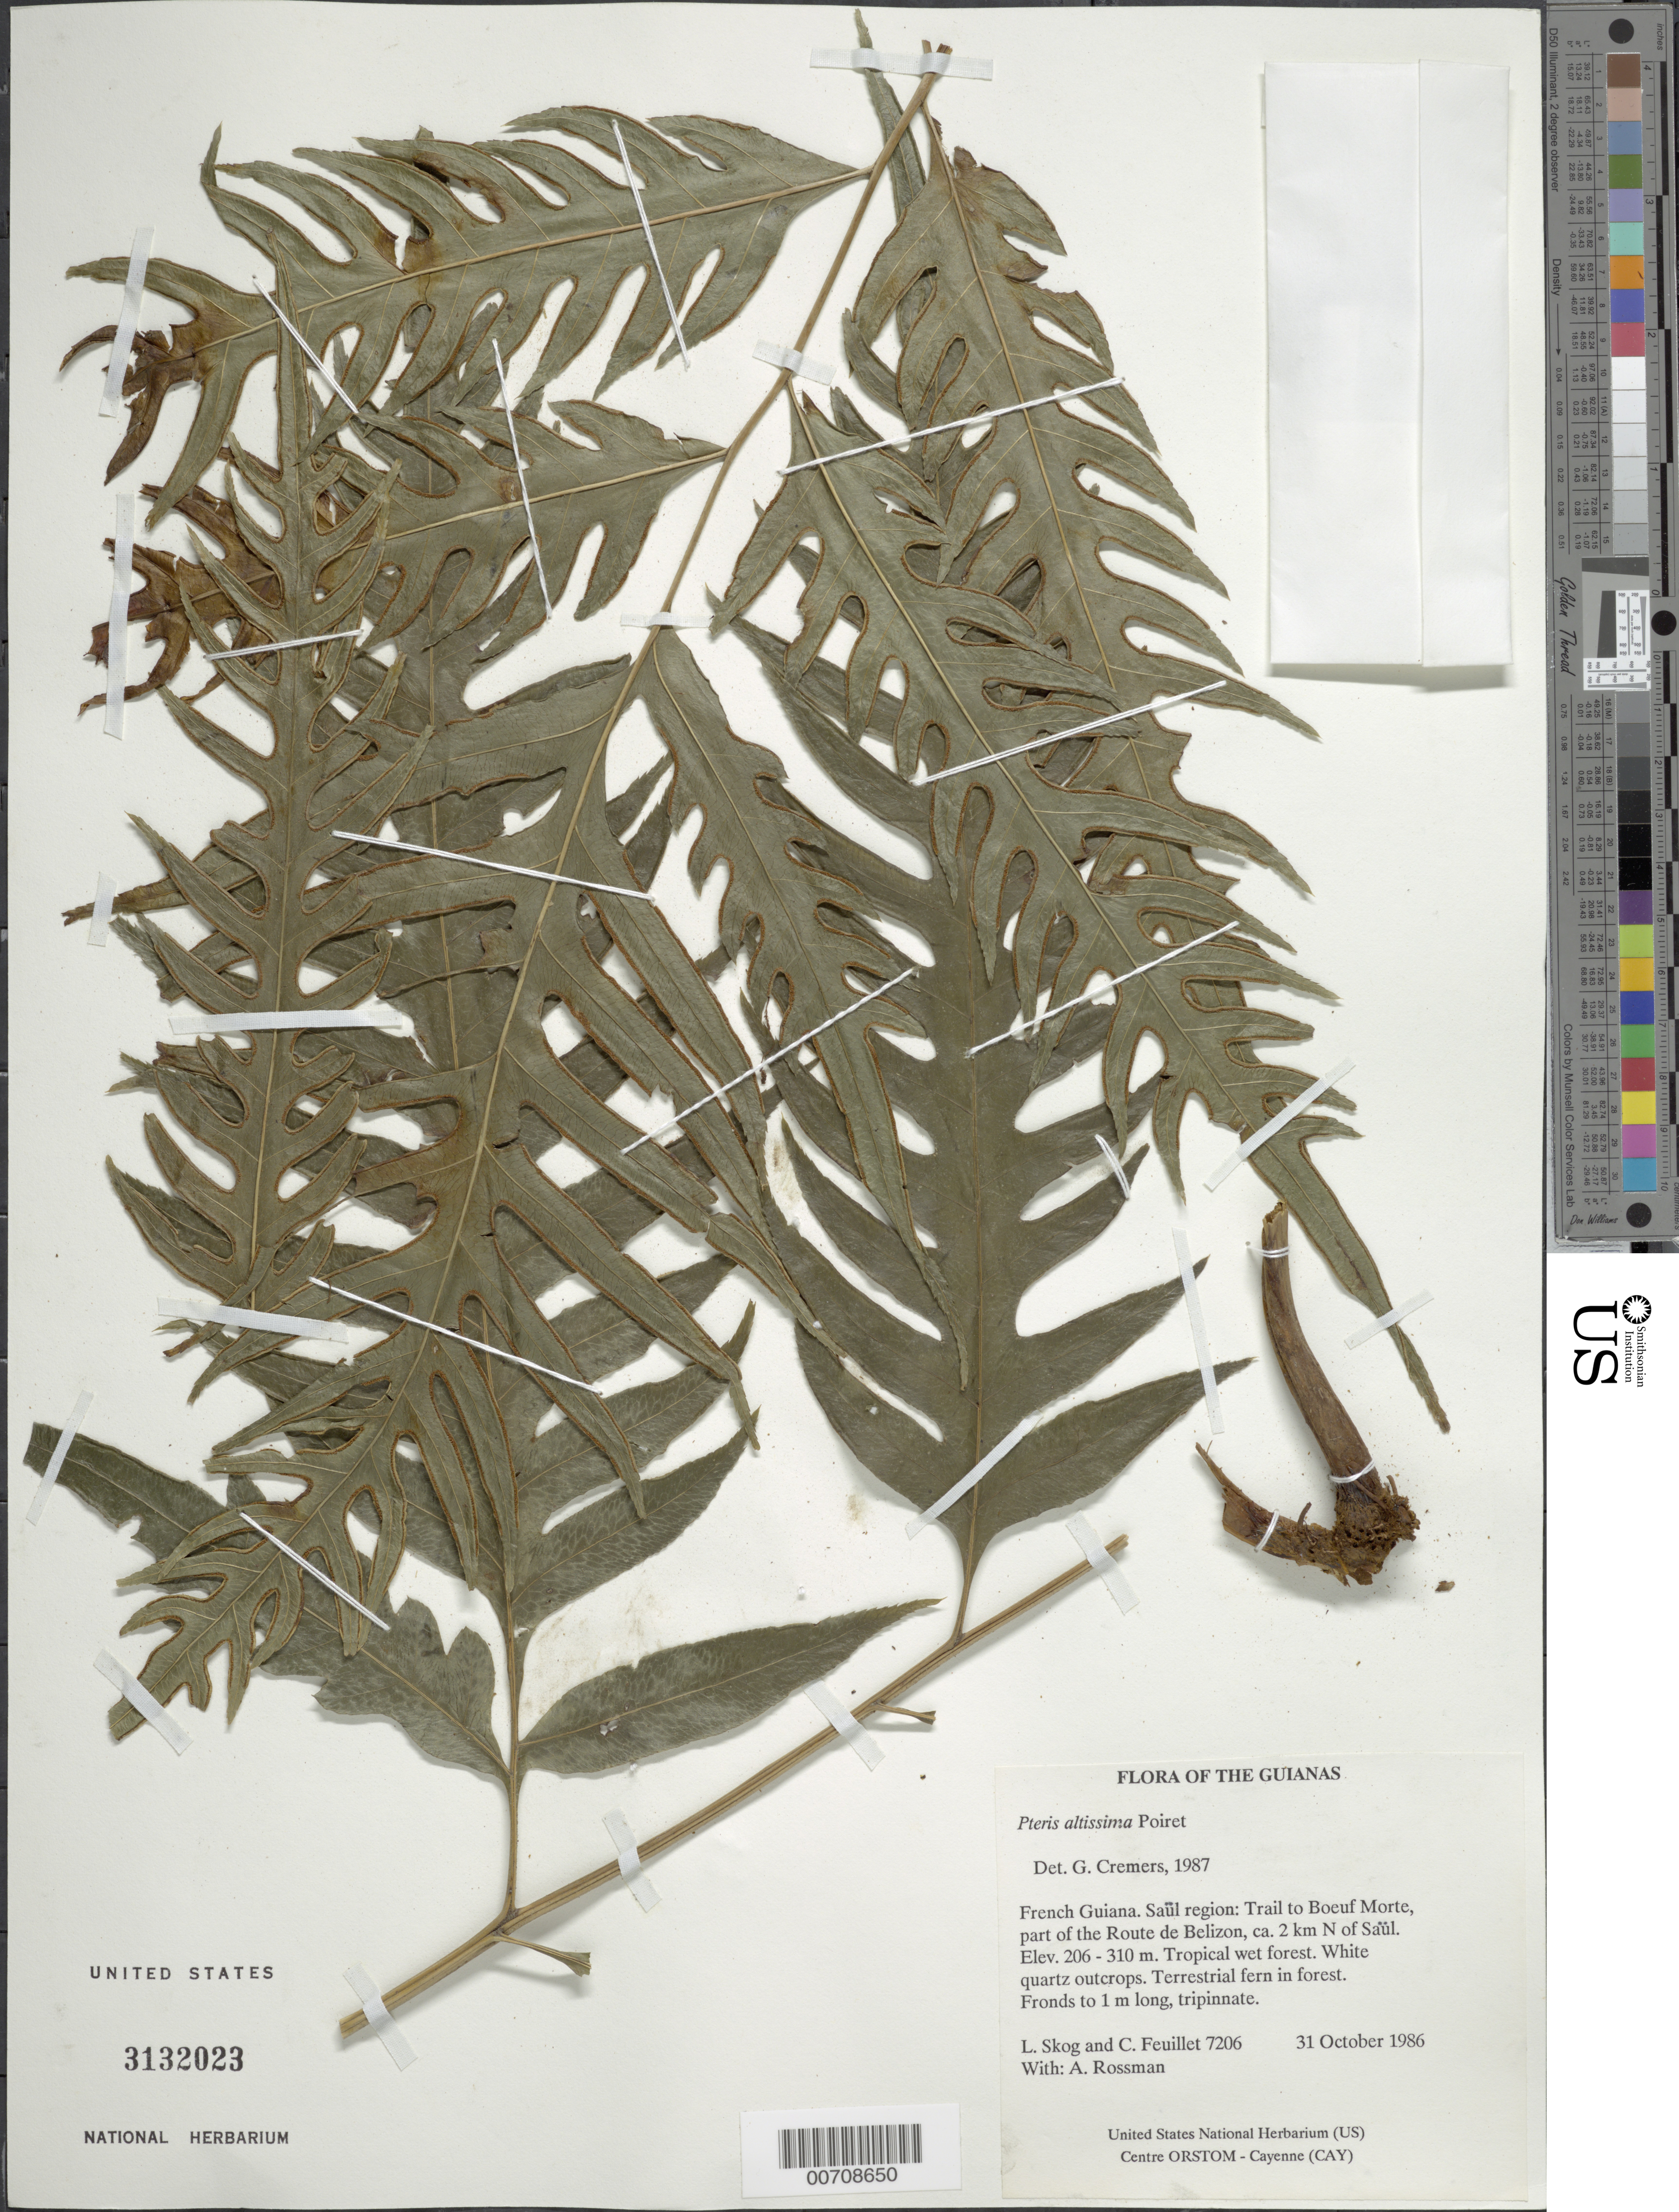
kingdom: Plantae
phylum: Tracheophyta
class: Polypodiopsida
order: Polypodiales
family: Pteridaceae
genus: Pteris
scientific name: Pteris altissima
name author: Poir.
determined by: Cremers, Georges A.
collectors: L. E. Skog, C. Feuillet & A. Rossman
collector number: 7206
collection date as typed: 31 October 1986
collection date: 1986-10-31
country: French Guiana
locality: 2 km N of Saül. Trail to Boeuf Morte, part of Route de Belizon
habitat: Wet forest. White quartz outcrops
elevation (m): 300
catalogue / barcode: US 31320232